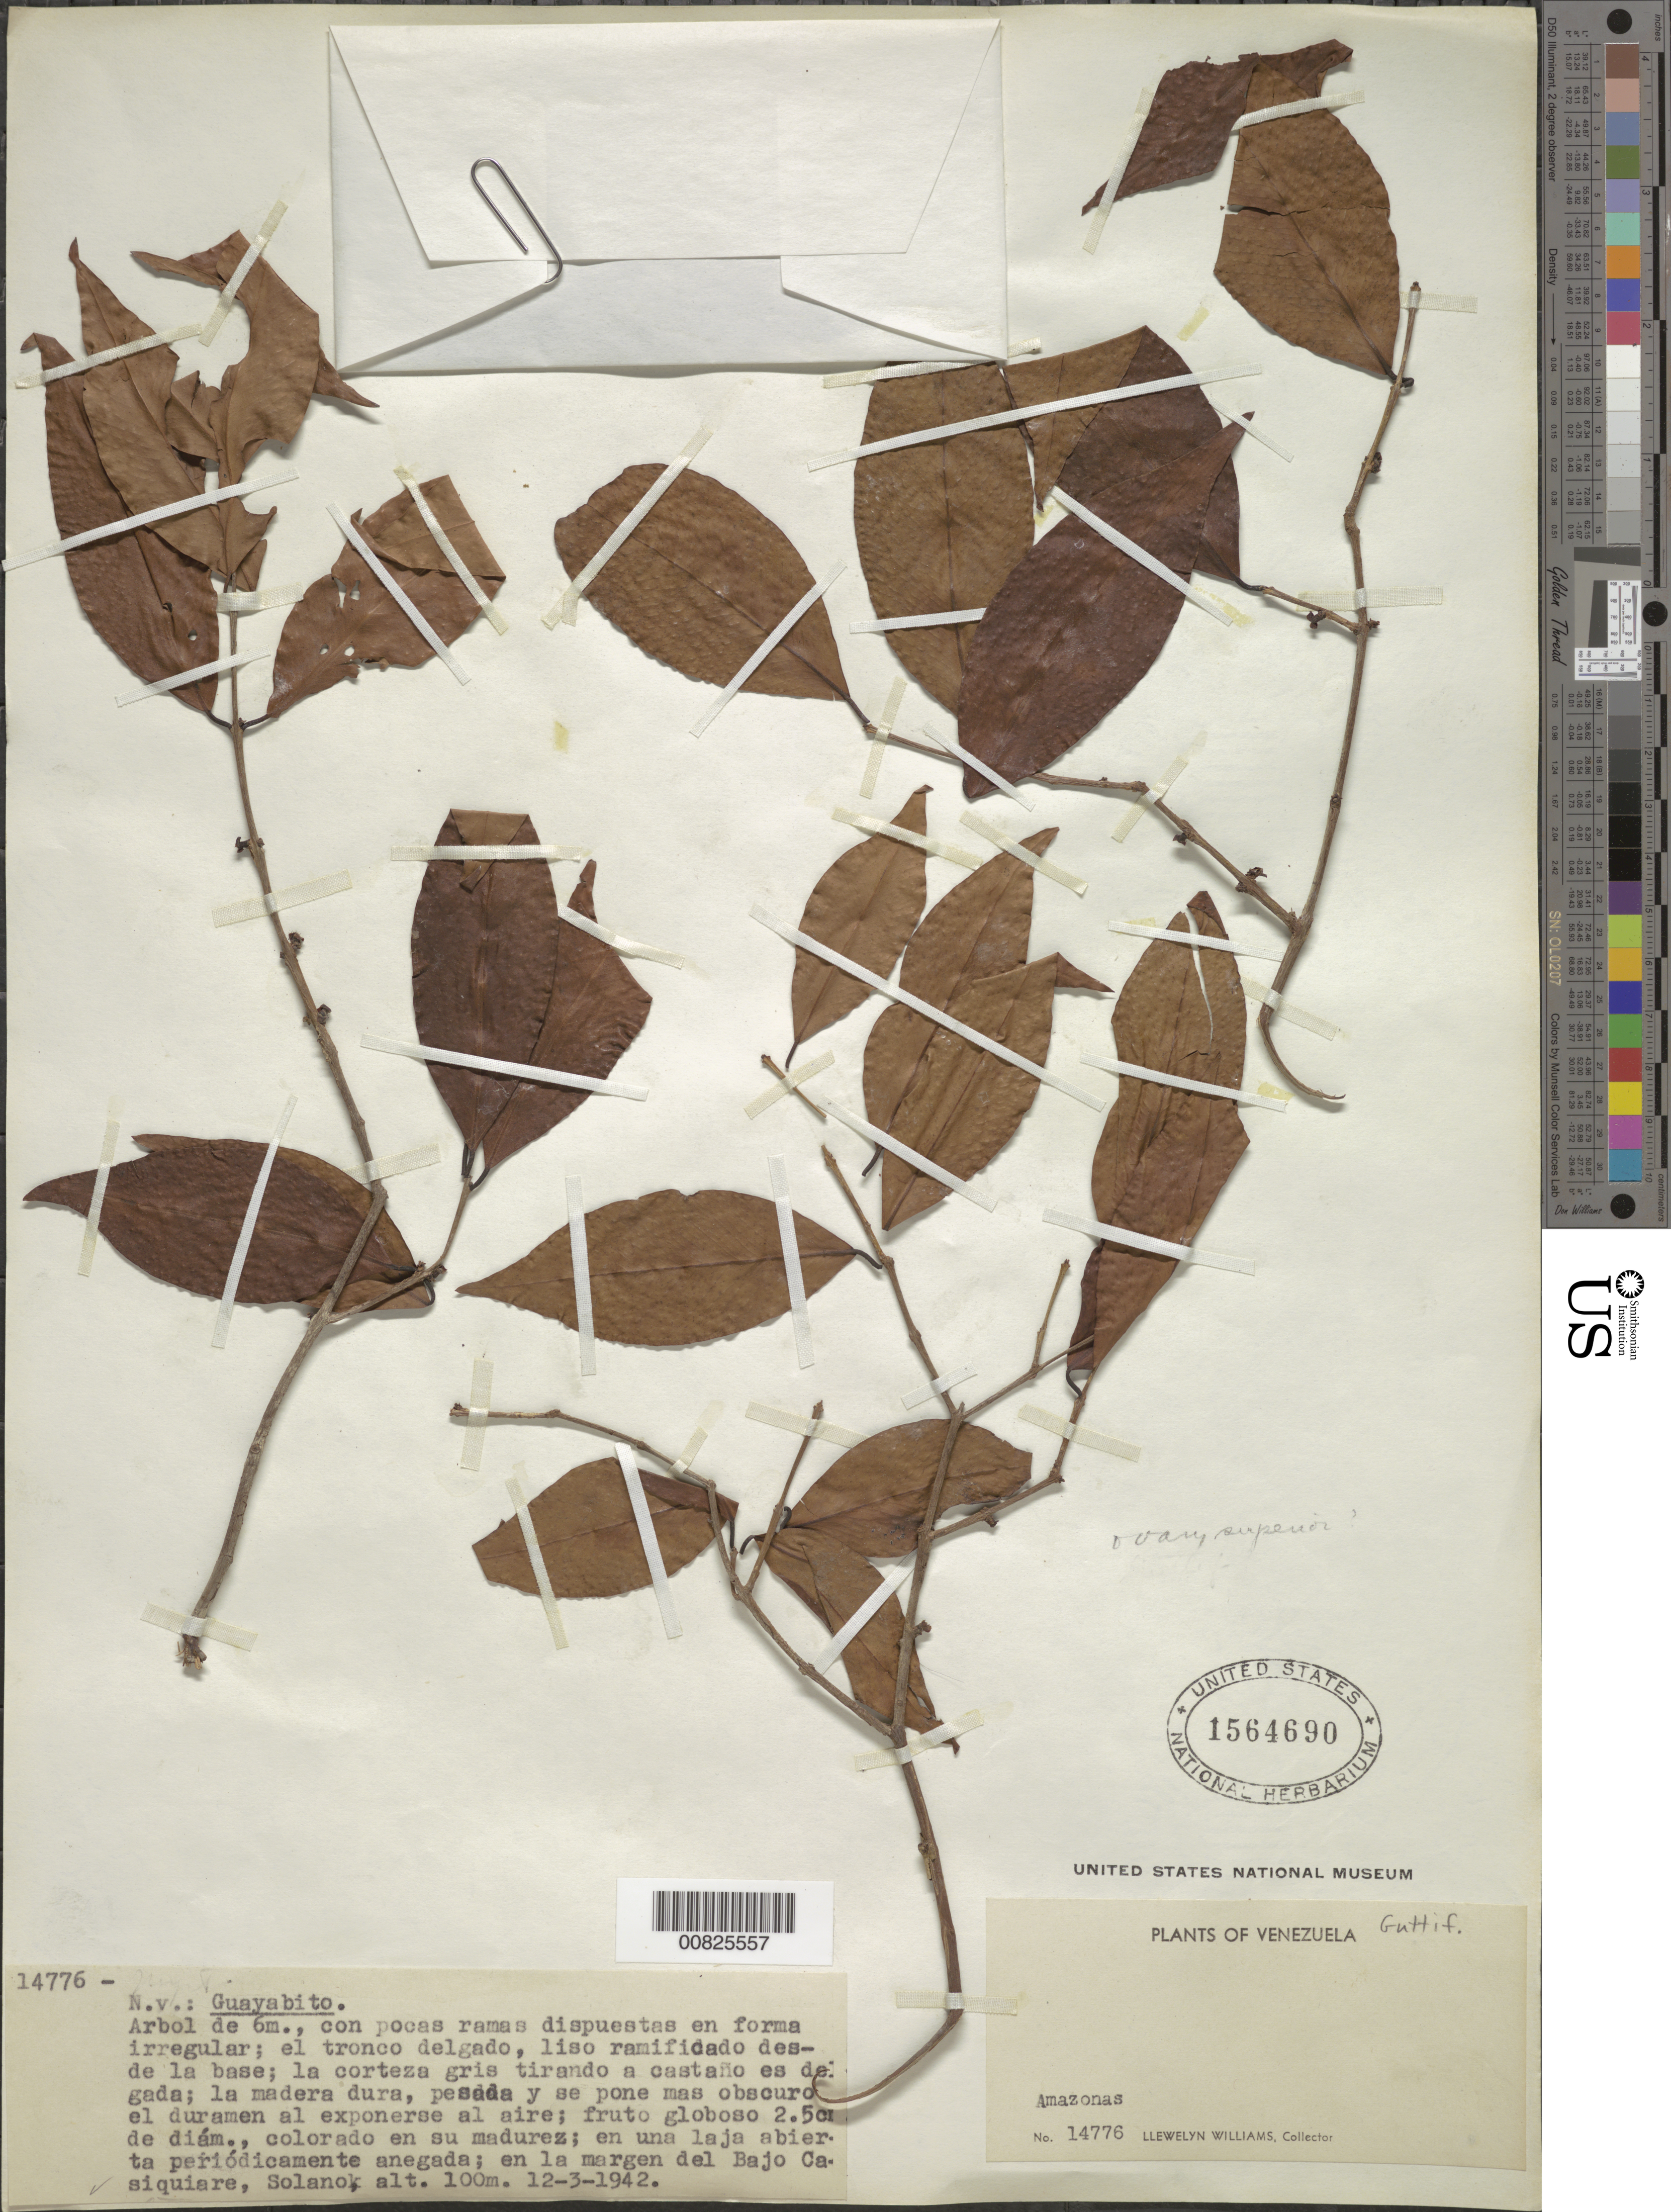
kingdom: Plantae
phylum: Tracheophyta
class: Magnoliopsida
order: Malpighiales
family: Clusiaceae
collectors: Ll. Williams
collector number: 14776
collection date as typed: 12-Mar-42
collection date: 1942-03-12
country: Venezuela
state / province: Amazonas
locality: Solano, Bajo Río Casiquiare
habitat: Orilla de la selva de tierra firme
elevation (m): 100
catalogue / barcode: US 1564690